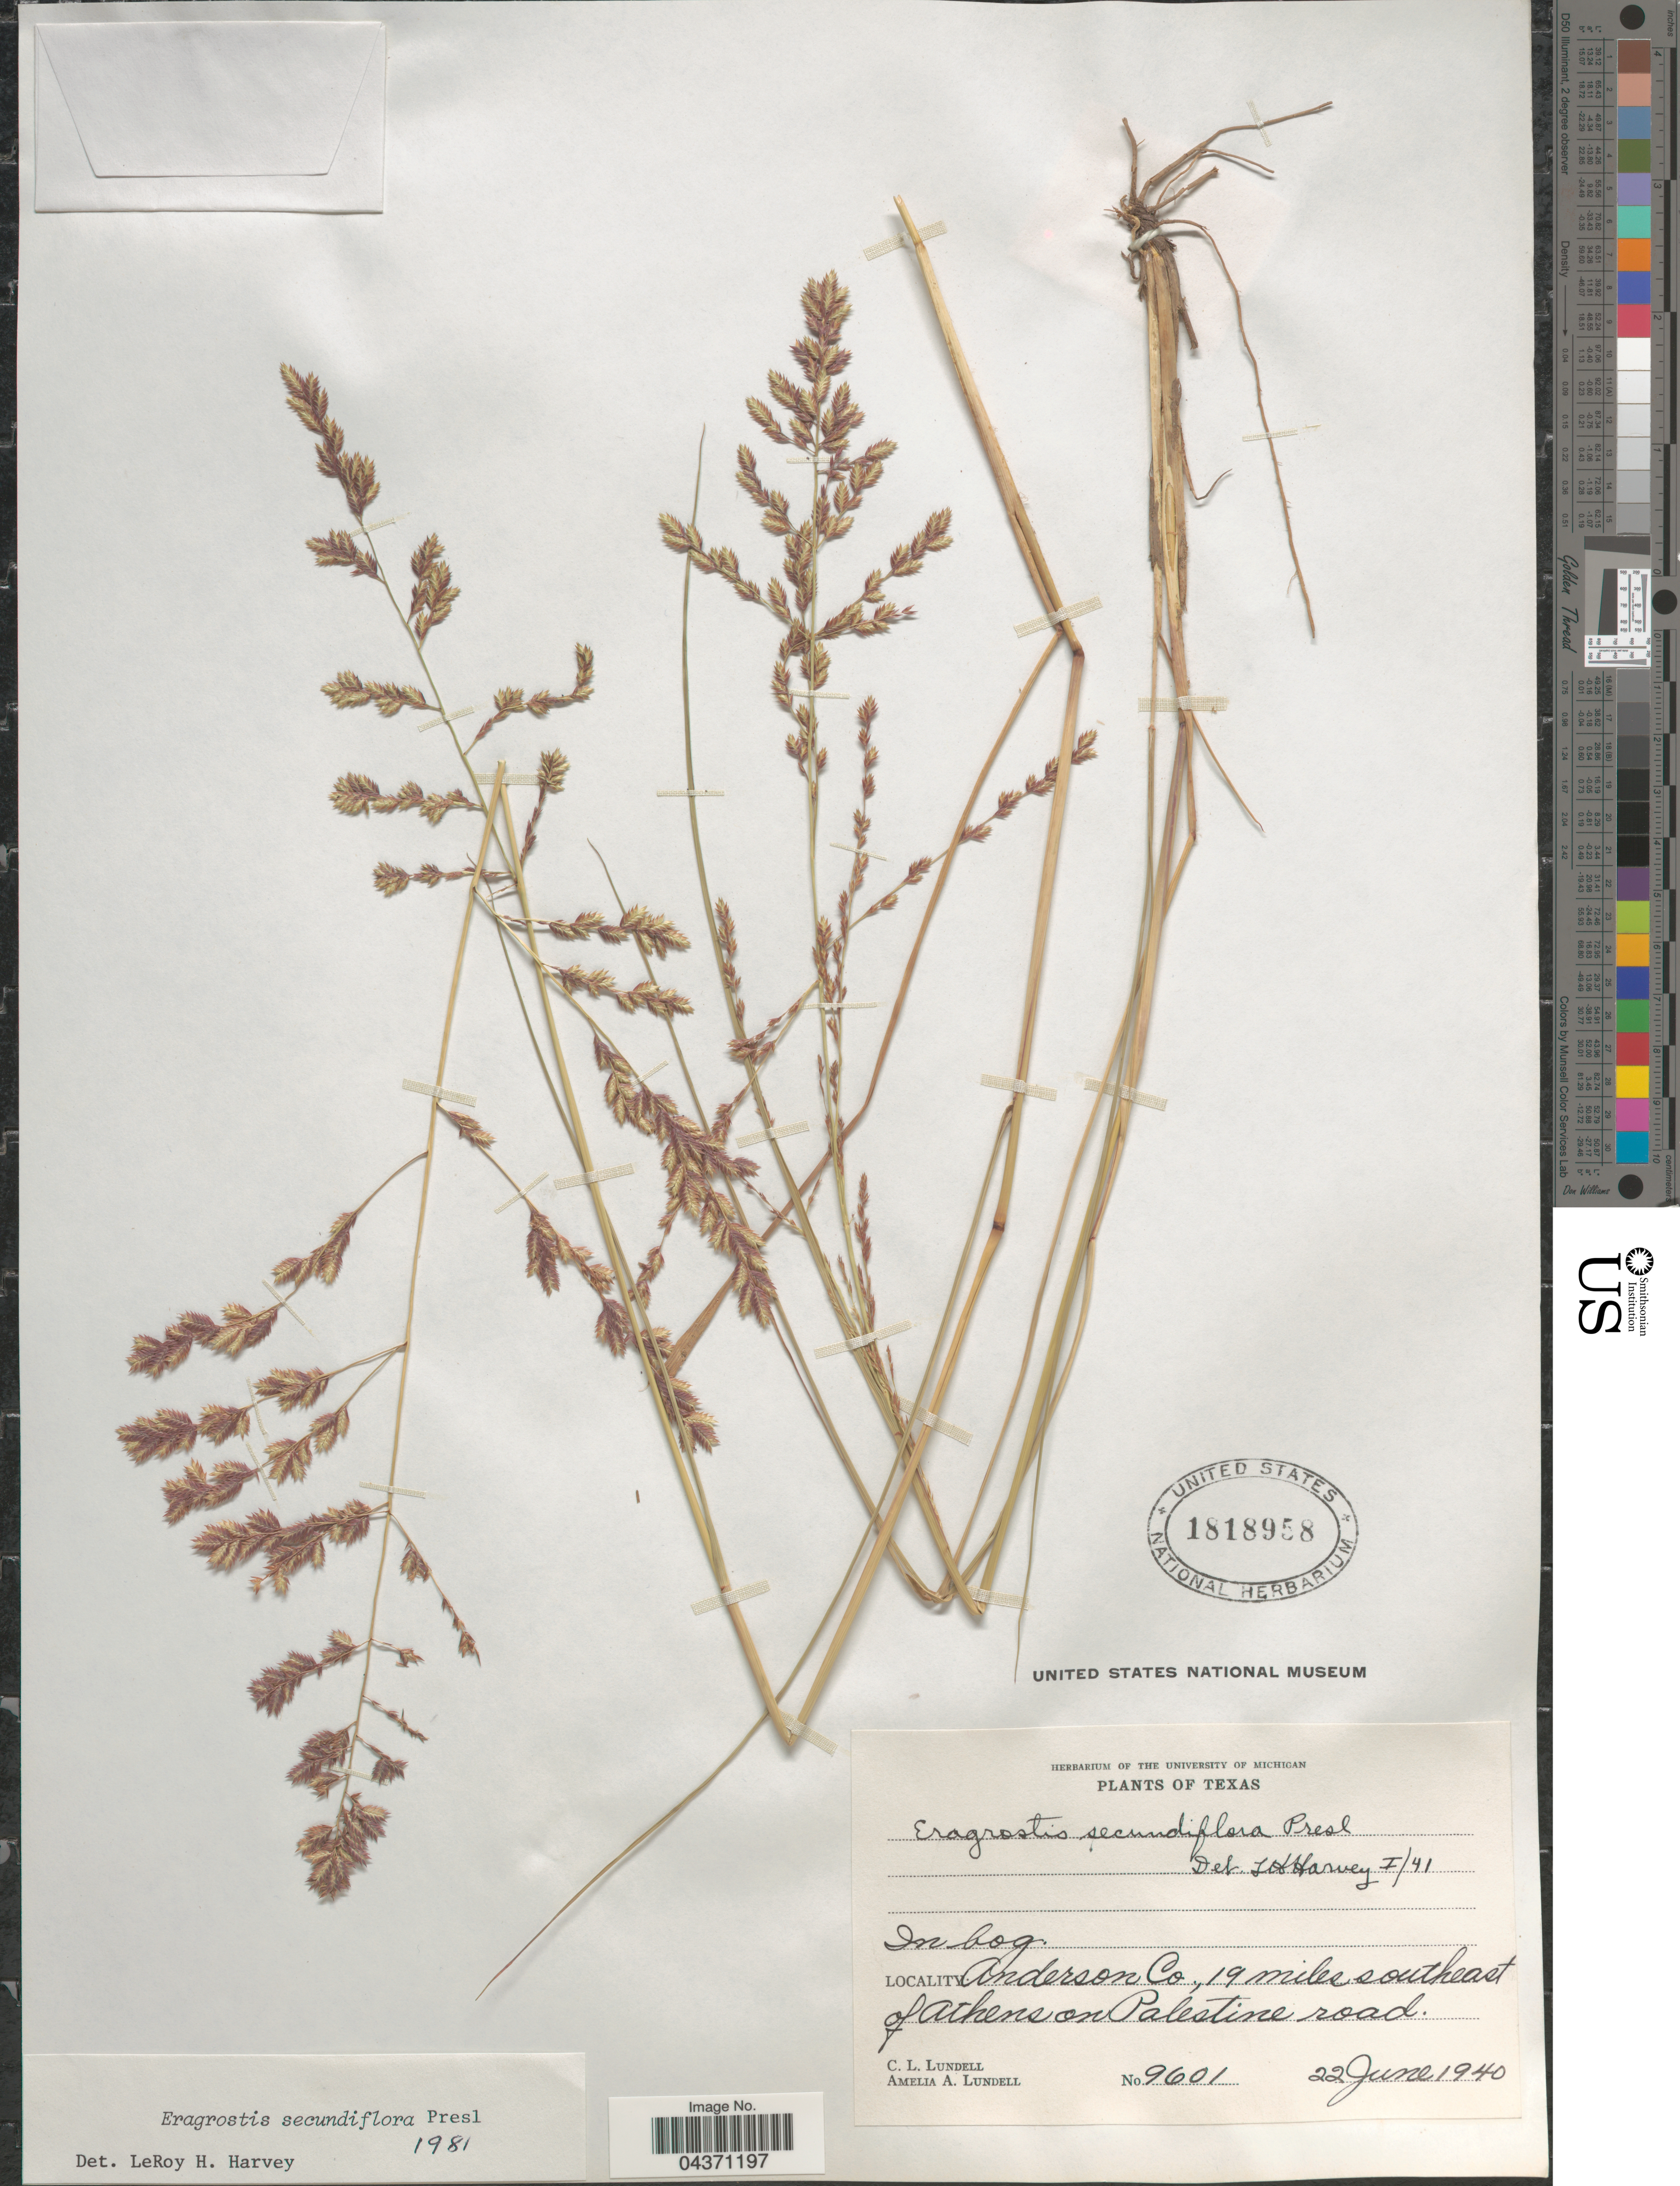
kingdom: Plantae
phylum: Tracheophyta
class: Liliopsida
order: Poales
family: Poaceae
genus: Eragrostis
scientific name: Eragrostis secundiflora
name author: J. Presl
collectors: C. L. Lundell & A. A. Lundell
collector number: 9601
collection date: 1940-06-22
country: United States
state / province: Texas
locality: In bog. Anderson Co., 19 miles southeast of Athens on Palestine road.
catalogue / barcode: US 1818958